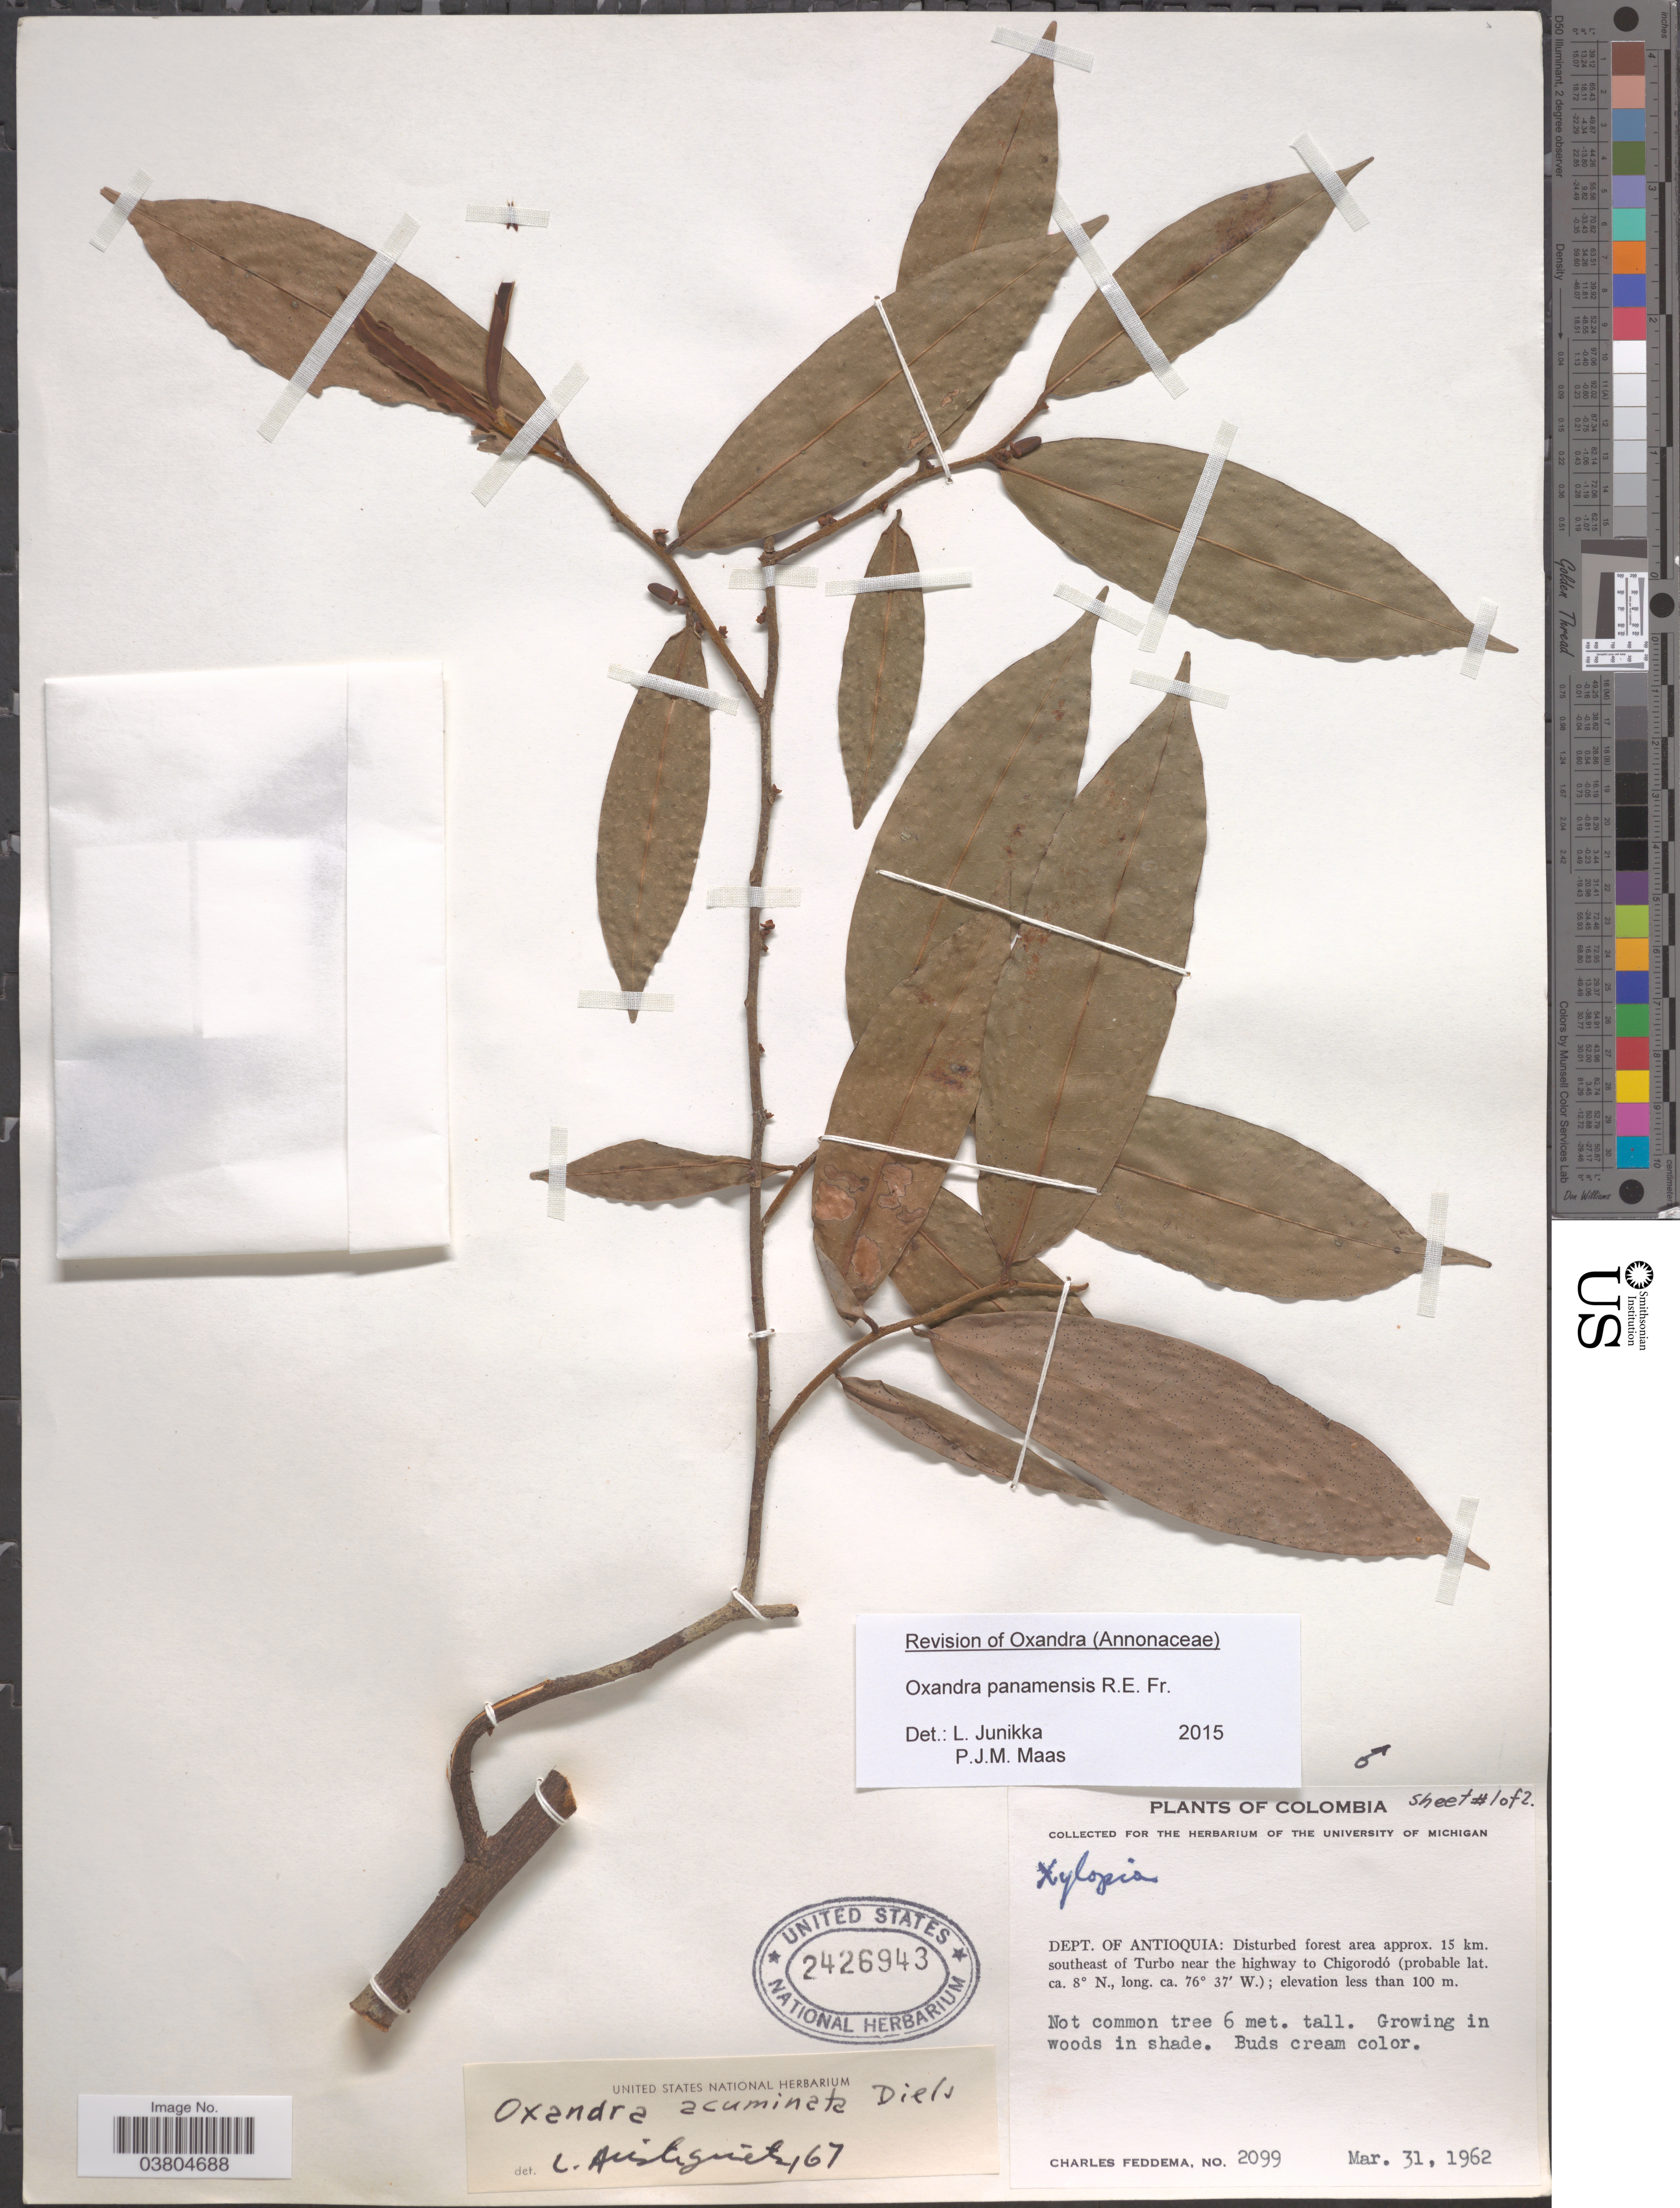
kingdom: Plantae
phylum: Tracheophyta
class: Magnoliopsida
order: Magnoliales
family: Annonaceae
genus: Oxandra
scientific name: Oxandra panamensis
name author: R.E. Fr.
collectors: C. Feddema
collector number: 2099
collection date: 1962-03-31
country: Colombia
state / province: Antioquia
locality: Dept. of Antioquia: Disturbed forest area approx. 15 km. southeast of Turbo near the highway to Chigorodó,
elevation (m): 100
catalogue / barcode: US 2426943